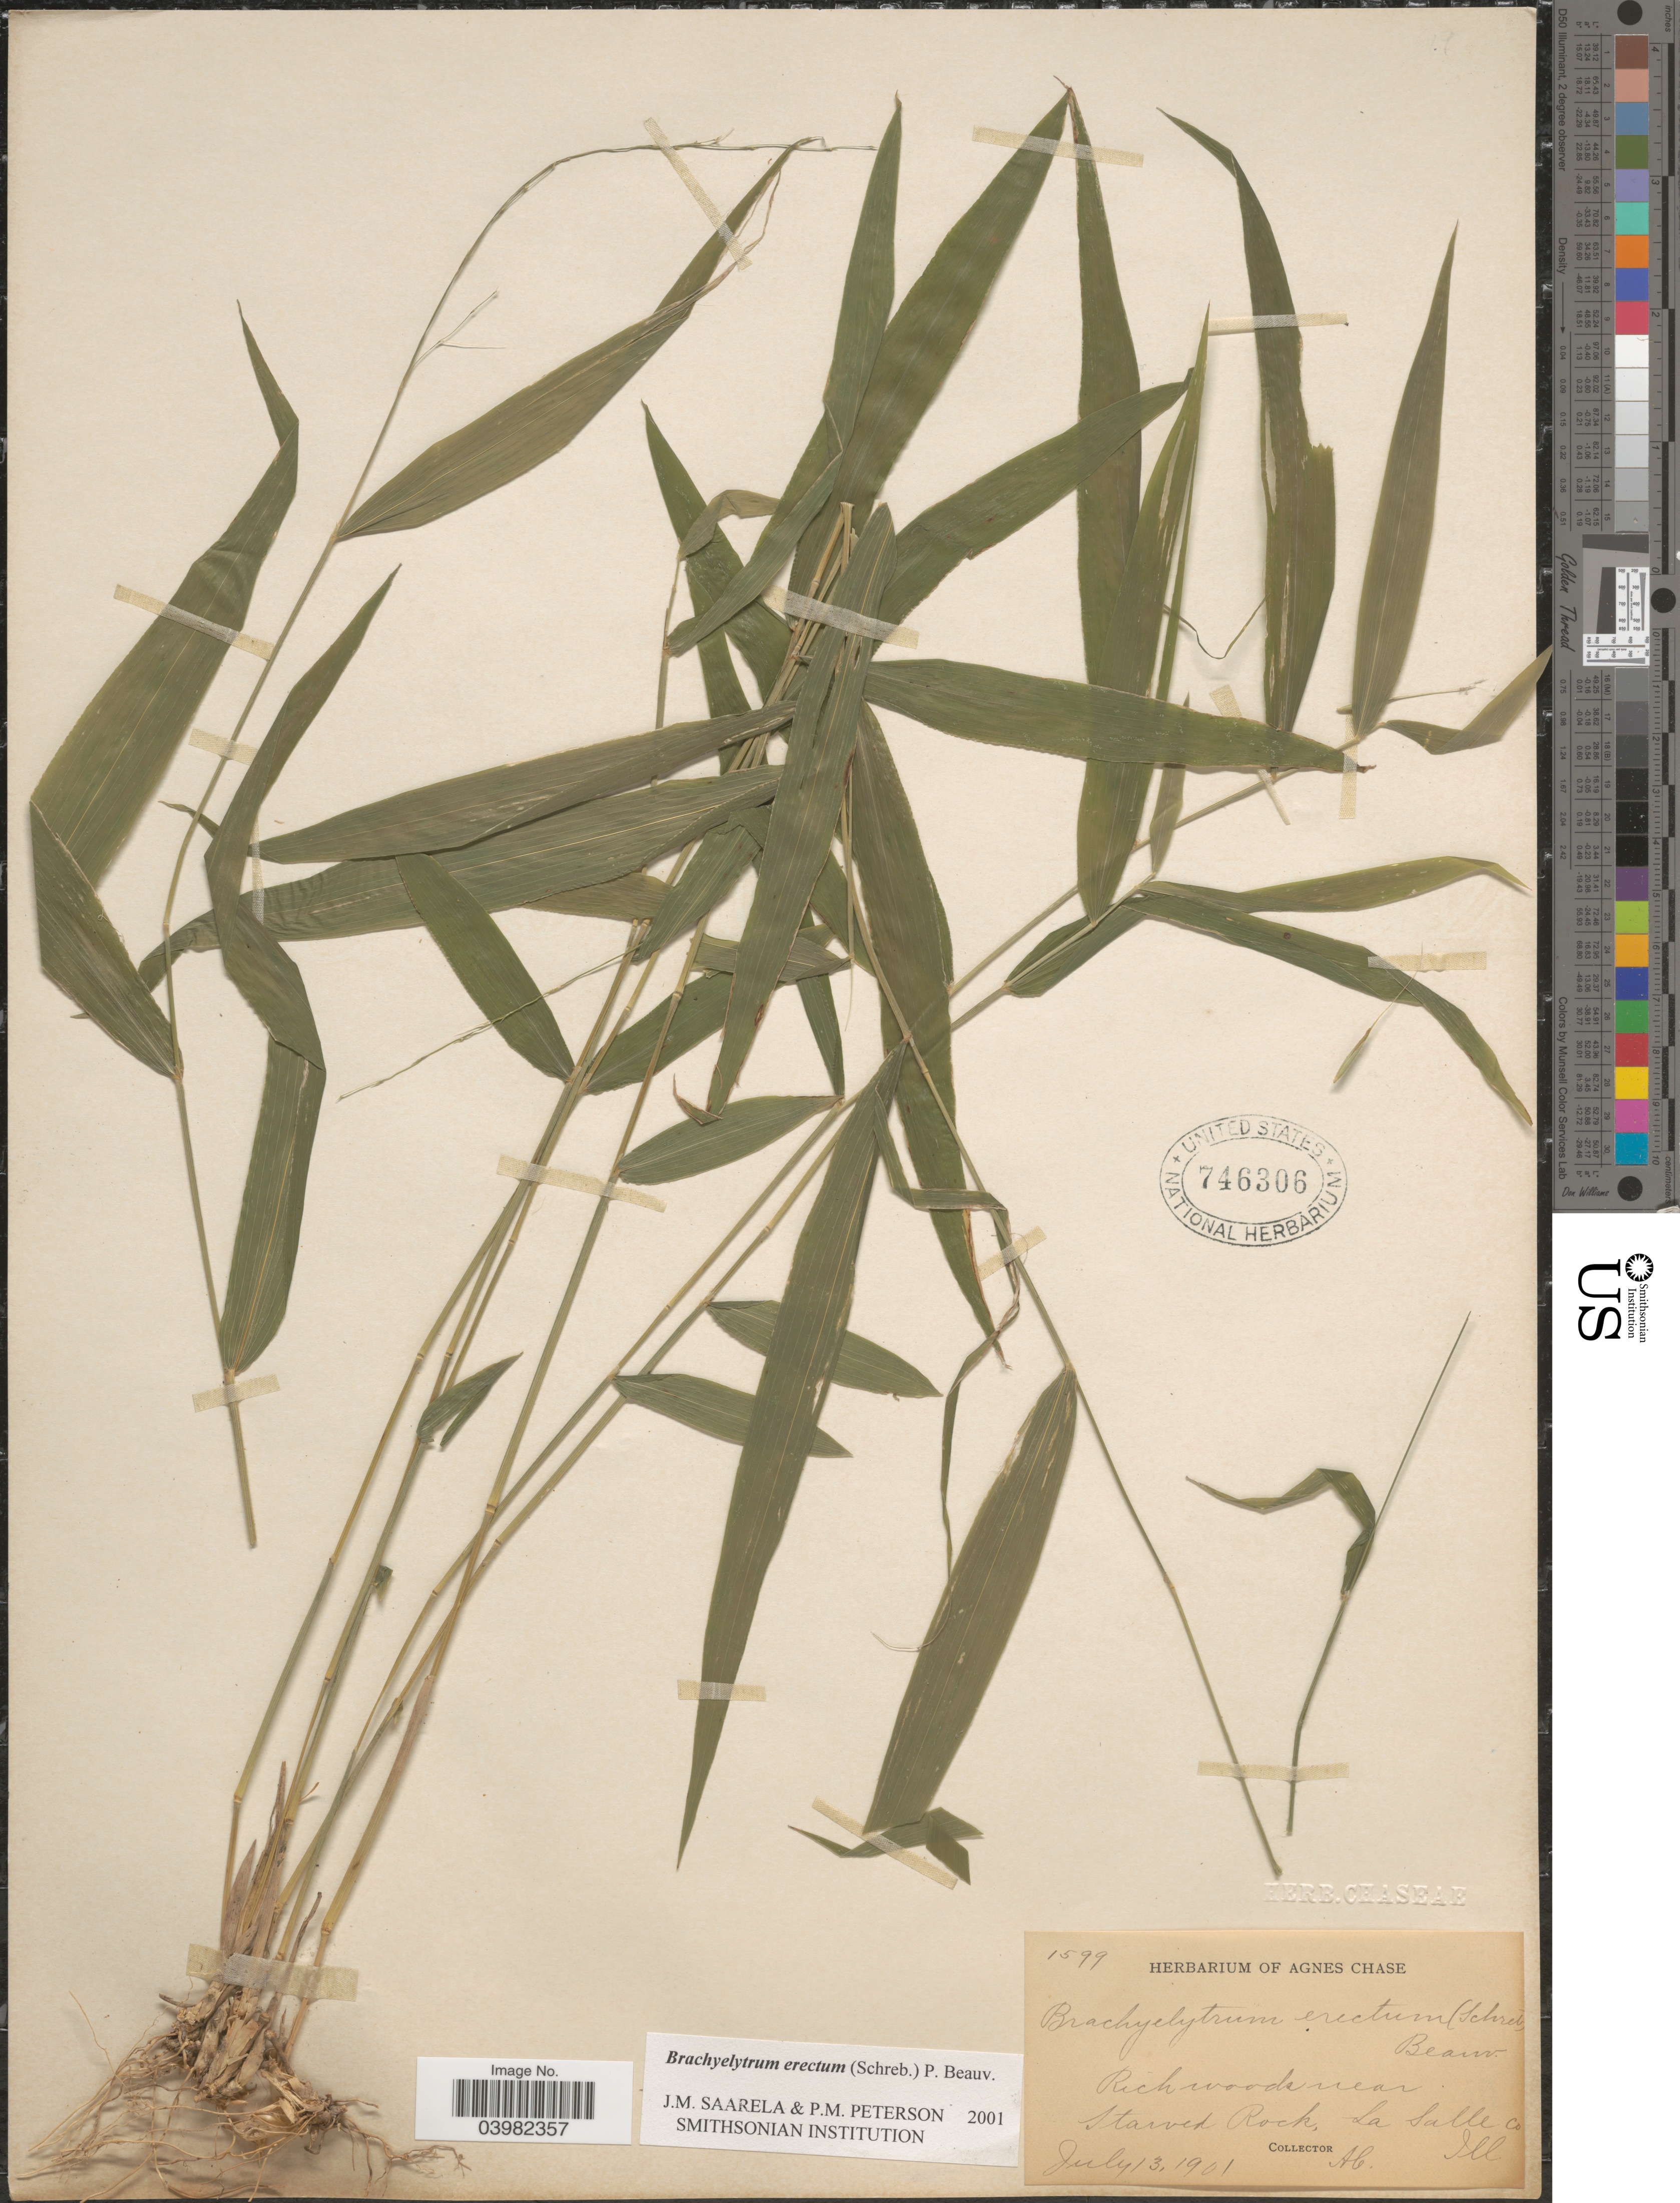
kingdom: Plantae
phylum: Tracheophyta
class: Liliopsida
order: Poales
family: Poaceae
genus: Brachyelytrum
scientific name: Brachyelytrum erectum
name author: (Schreb.) P. Beauv.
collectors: A. Chase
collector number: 1599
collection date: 1901-07-13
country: United States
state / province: Illinois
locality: Near Starved Rock, La Salle Co.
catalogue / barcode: US 746306